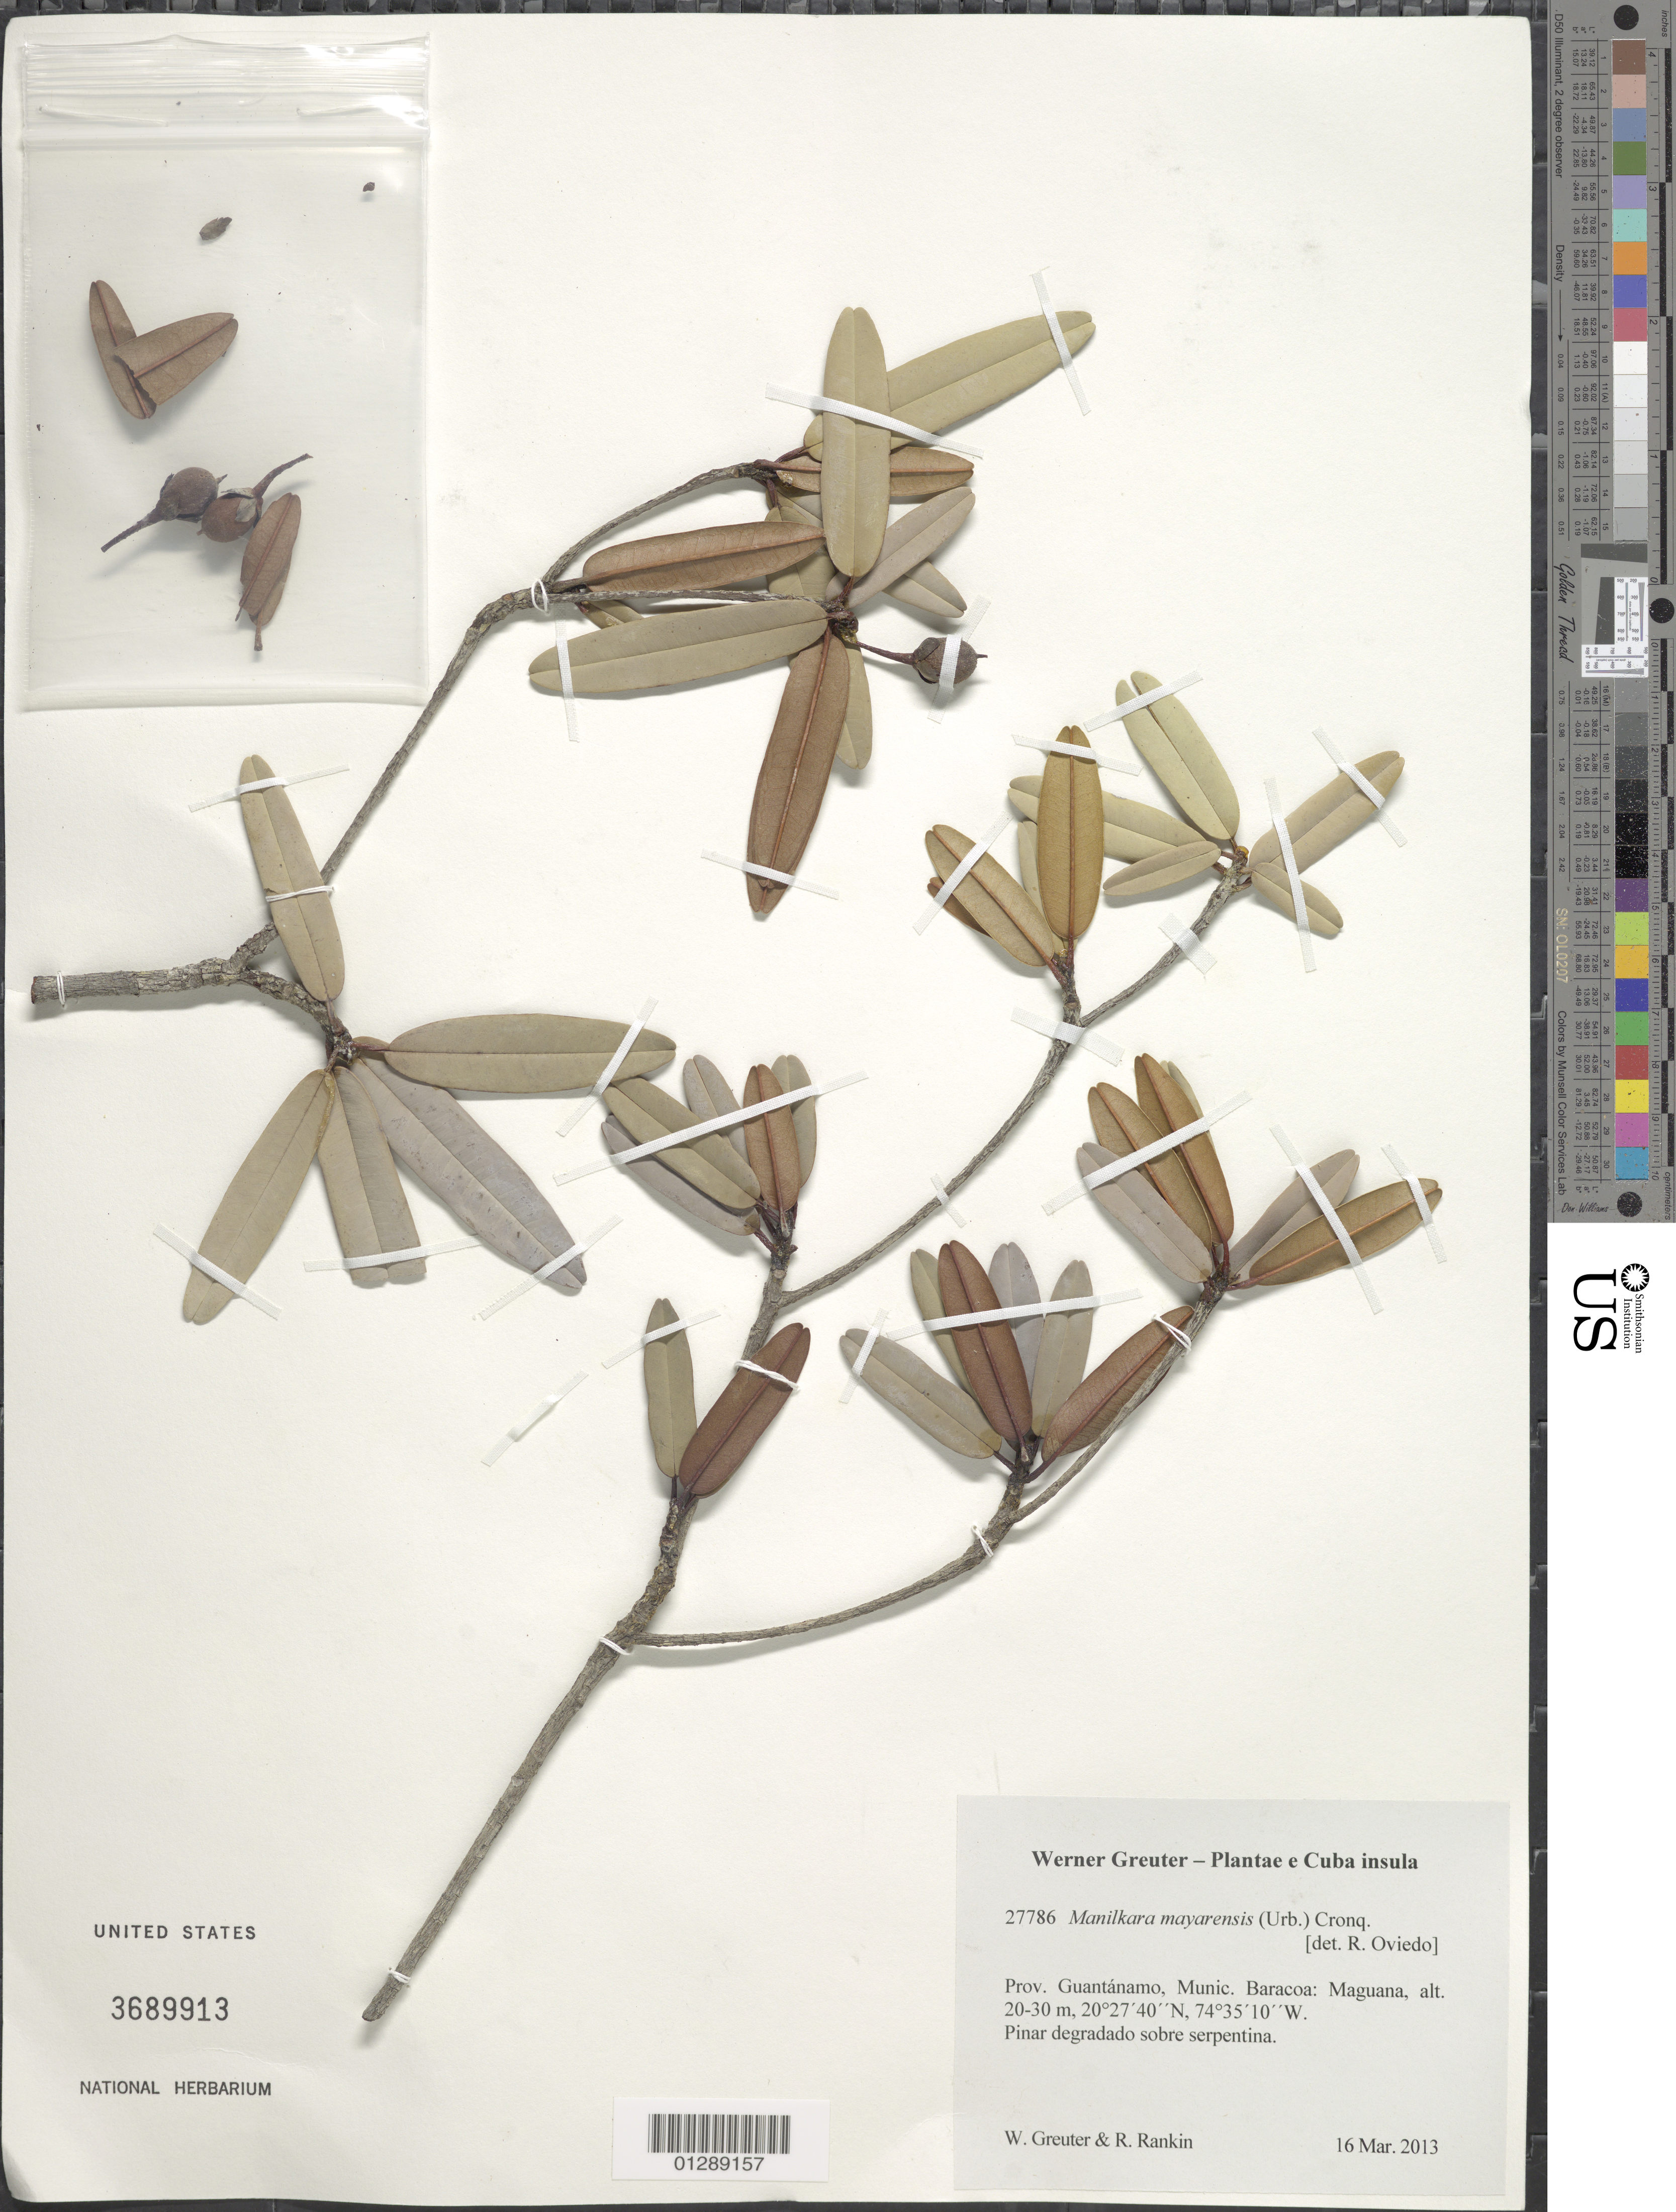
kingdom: Plantae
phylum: Tracheophyta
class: Magnoliopsida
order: Ericales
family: Sapotaceae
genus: Manilkara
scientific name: Manilkara mayarensis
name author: (Ekman ex Urb.) Cronq.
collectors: W. R. Greuter & R. Rankin Rodriguez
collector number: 27786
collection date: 2013-03-16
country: Cuba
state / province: Guantanamo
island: Cuba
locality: Munic. Baracoa: Maguana.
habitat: Pinar degradado sobre serpentina.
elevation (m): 20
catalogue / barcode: US 3689913